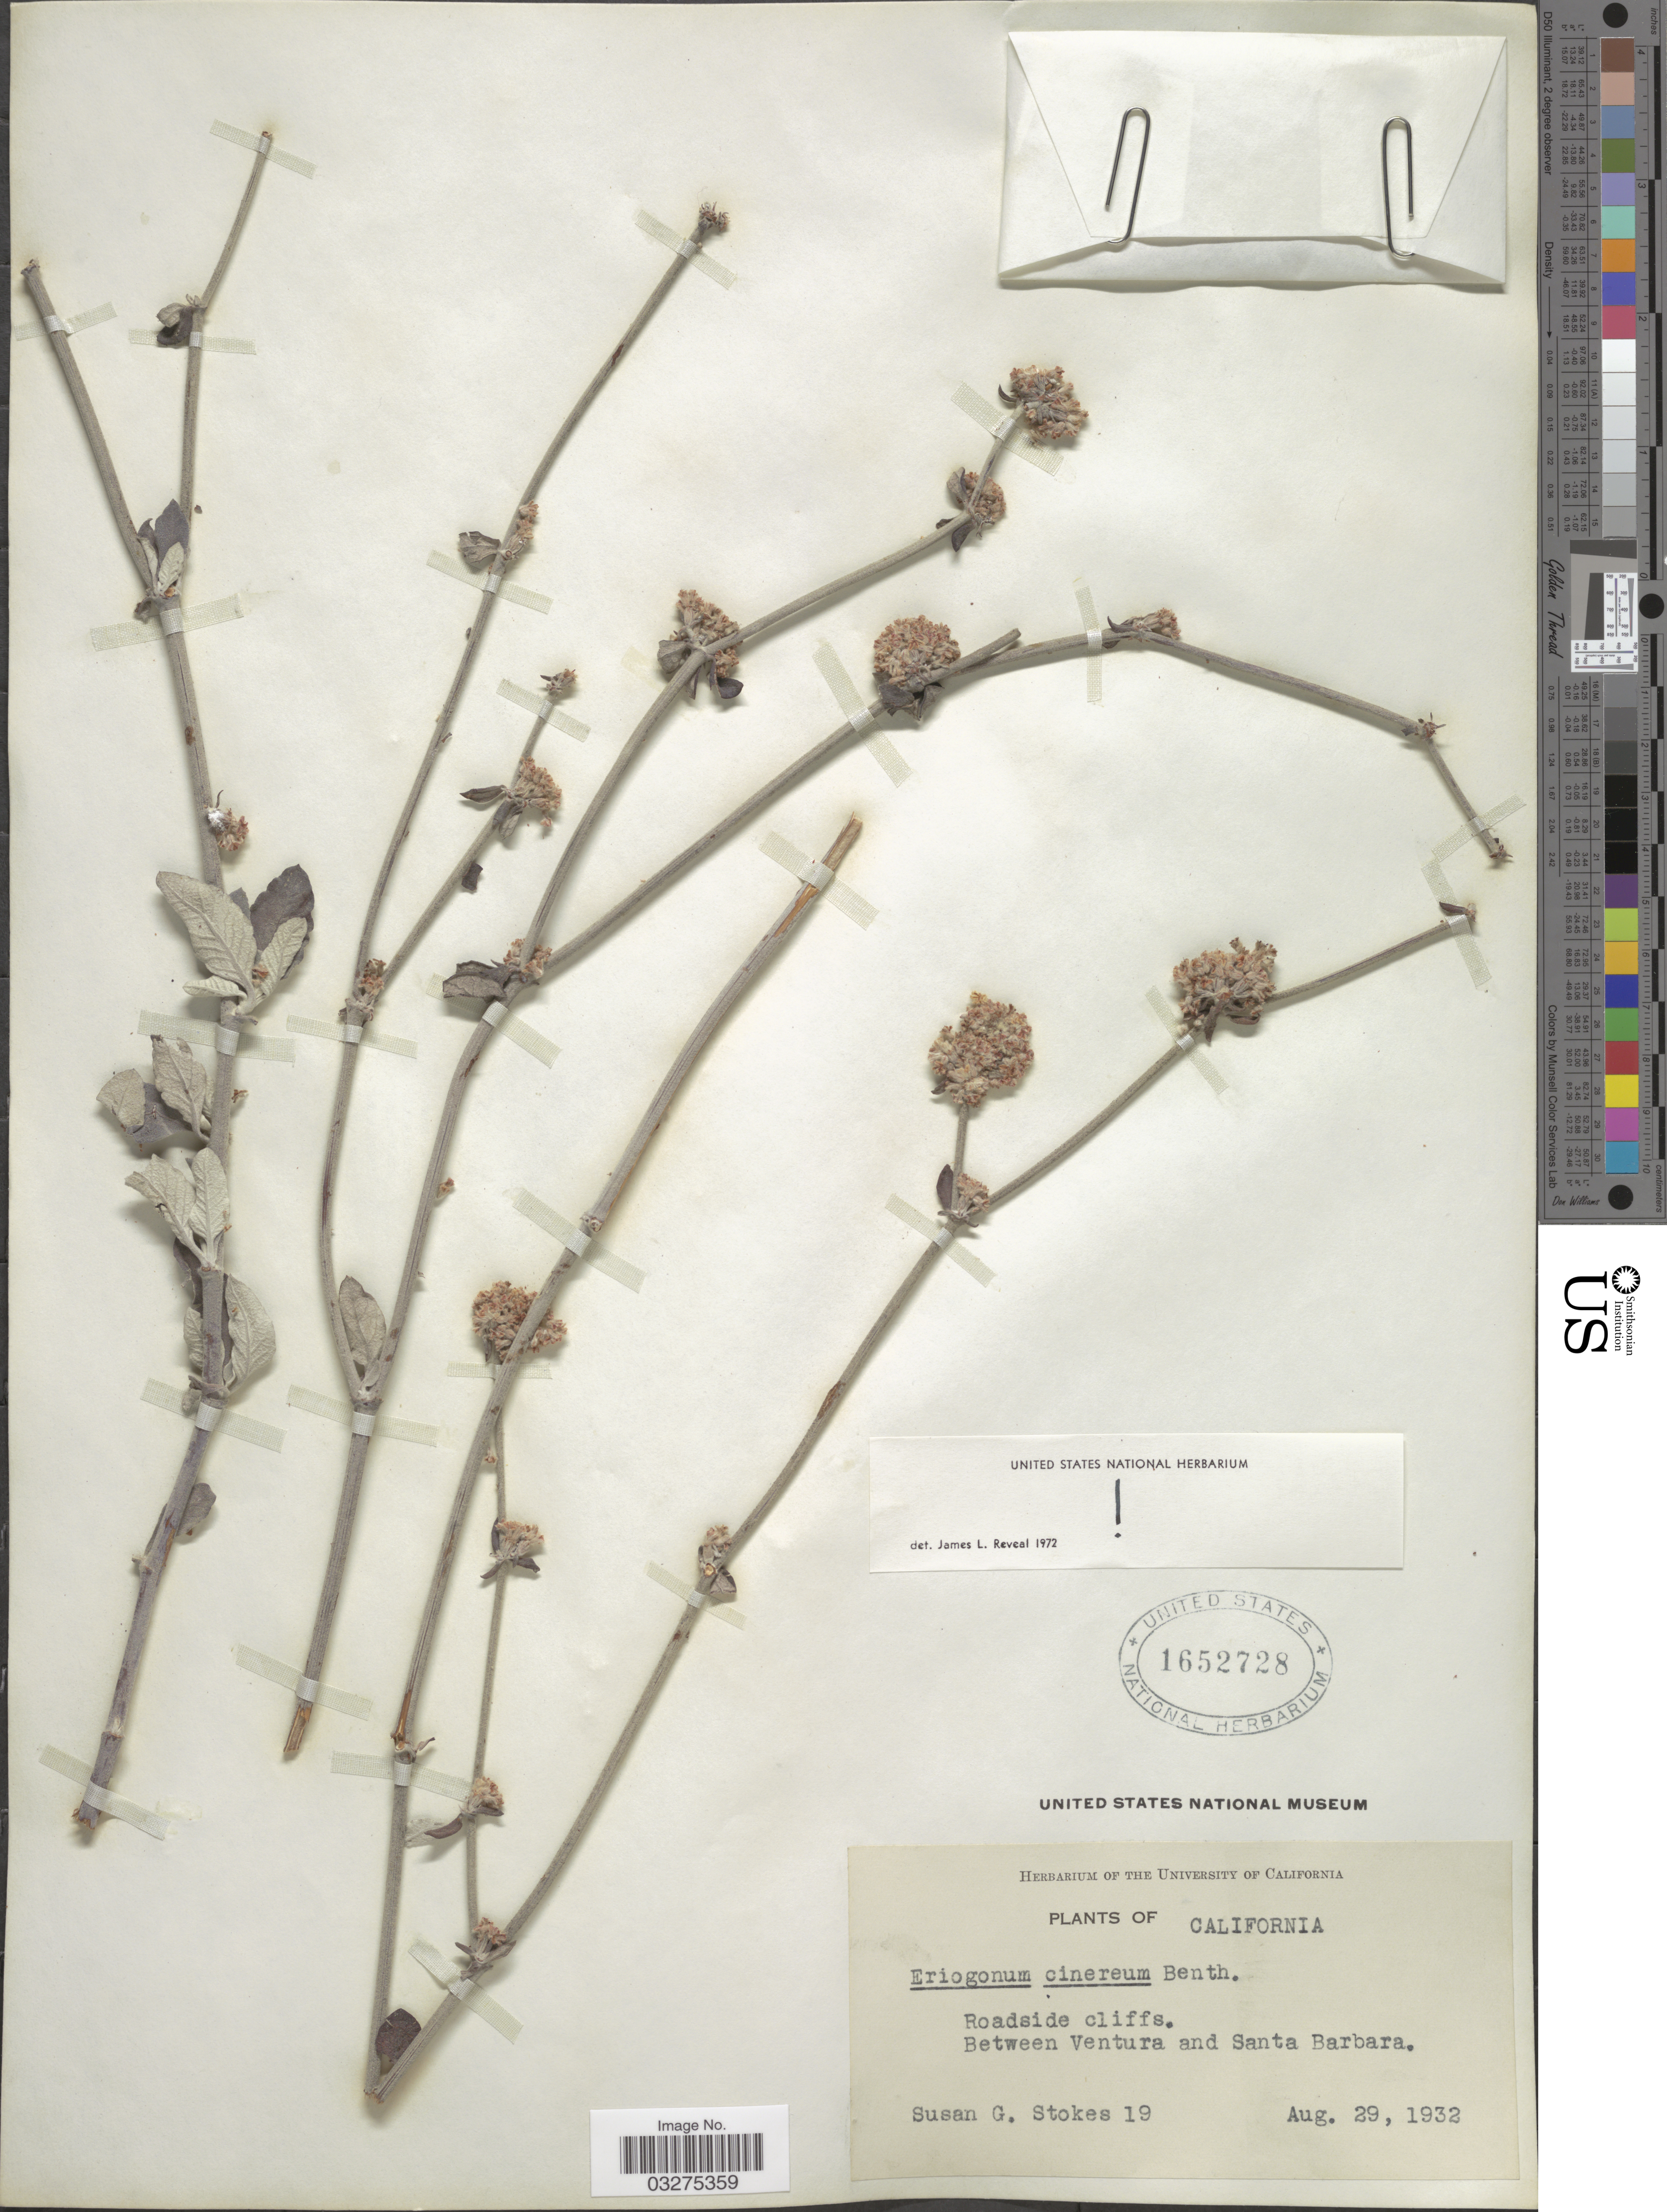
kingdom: Plantae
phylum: Tracheophyta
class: Magnoliopsida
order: Caryophyllales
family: Polygonaceae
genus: Eriogonum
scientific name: Eriogonum cinerum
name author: Benth.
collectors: S. G. Stokes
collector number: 19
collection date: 1932-08-29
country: United States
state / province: California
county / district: Santa Barbara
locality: Roadside cliffs. Between Ventura and Santa Barbara.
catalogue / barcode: US 1652728